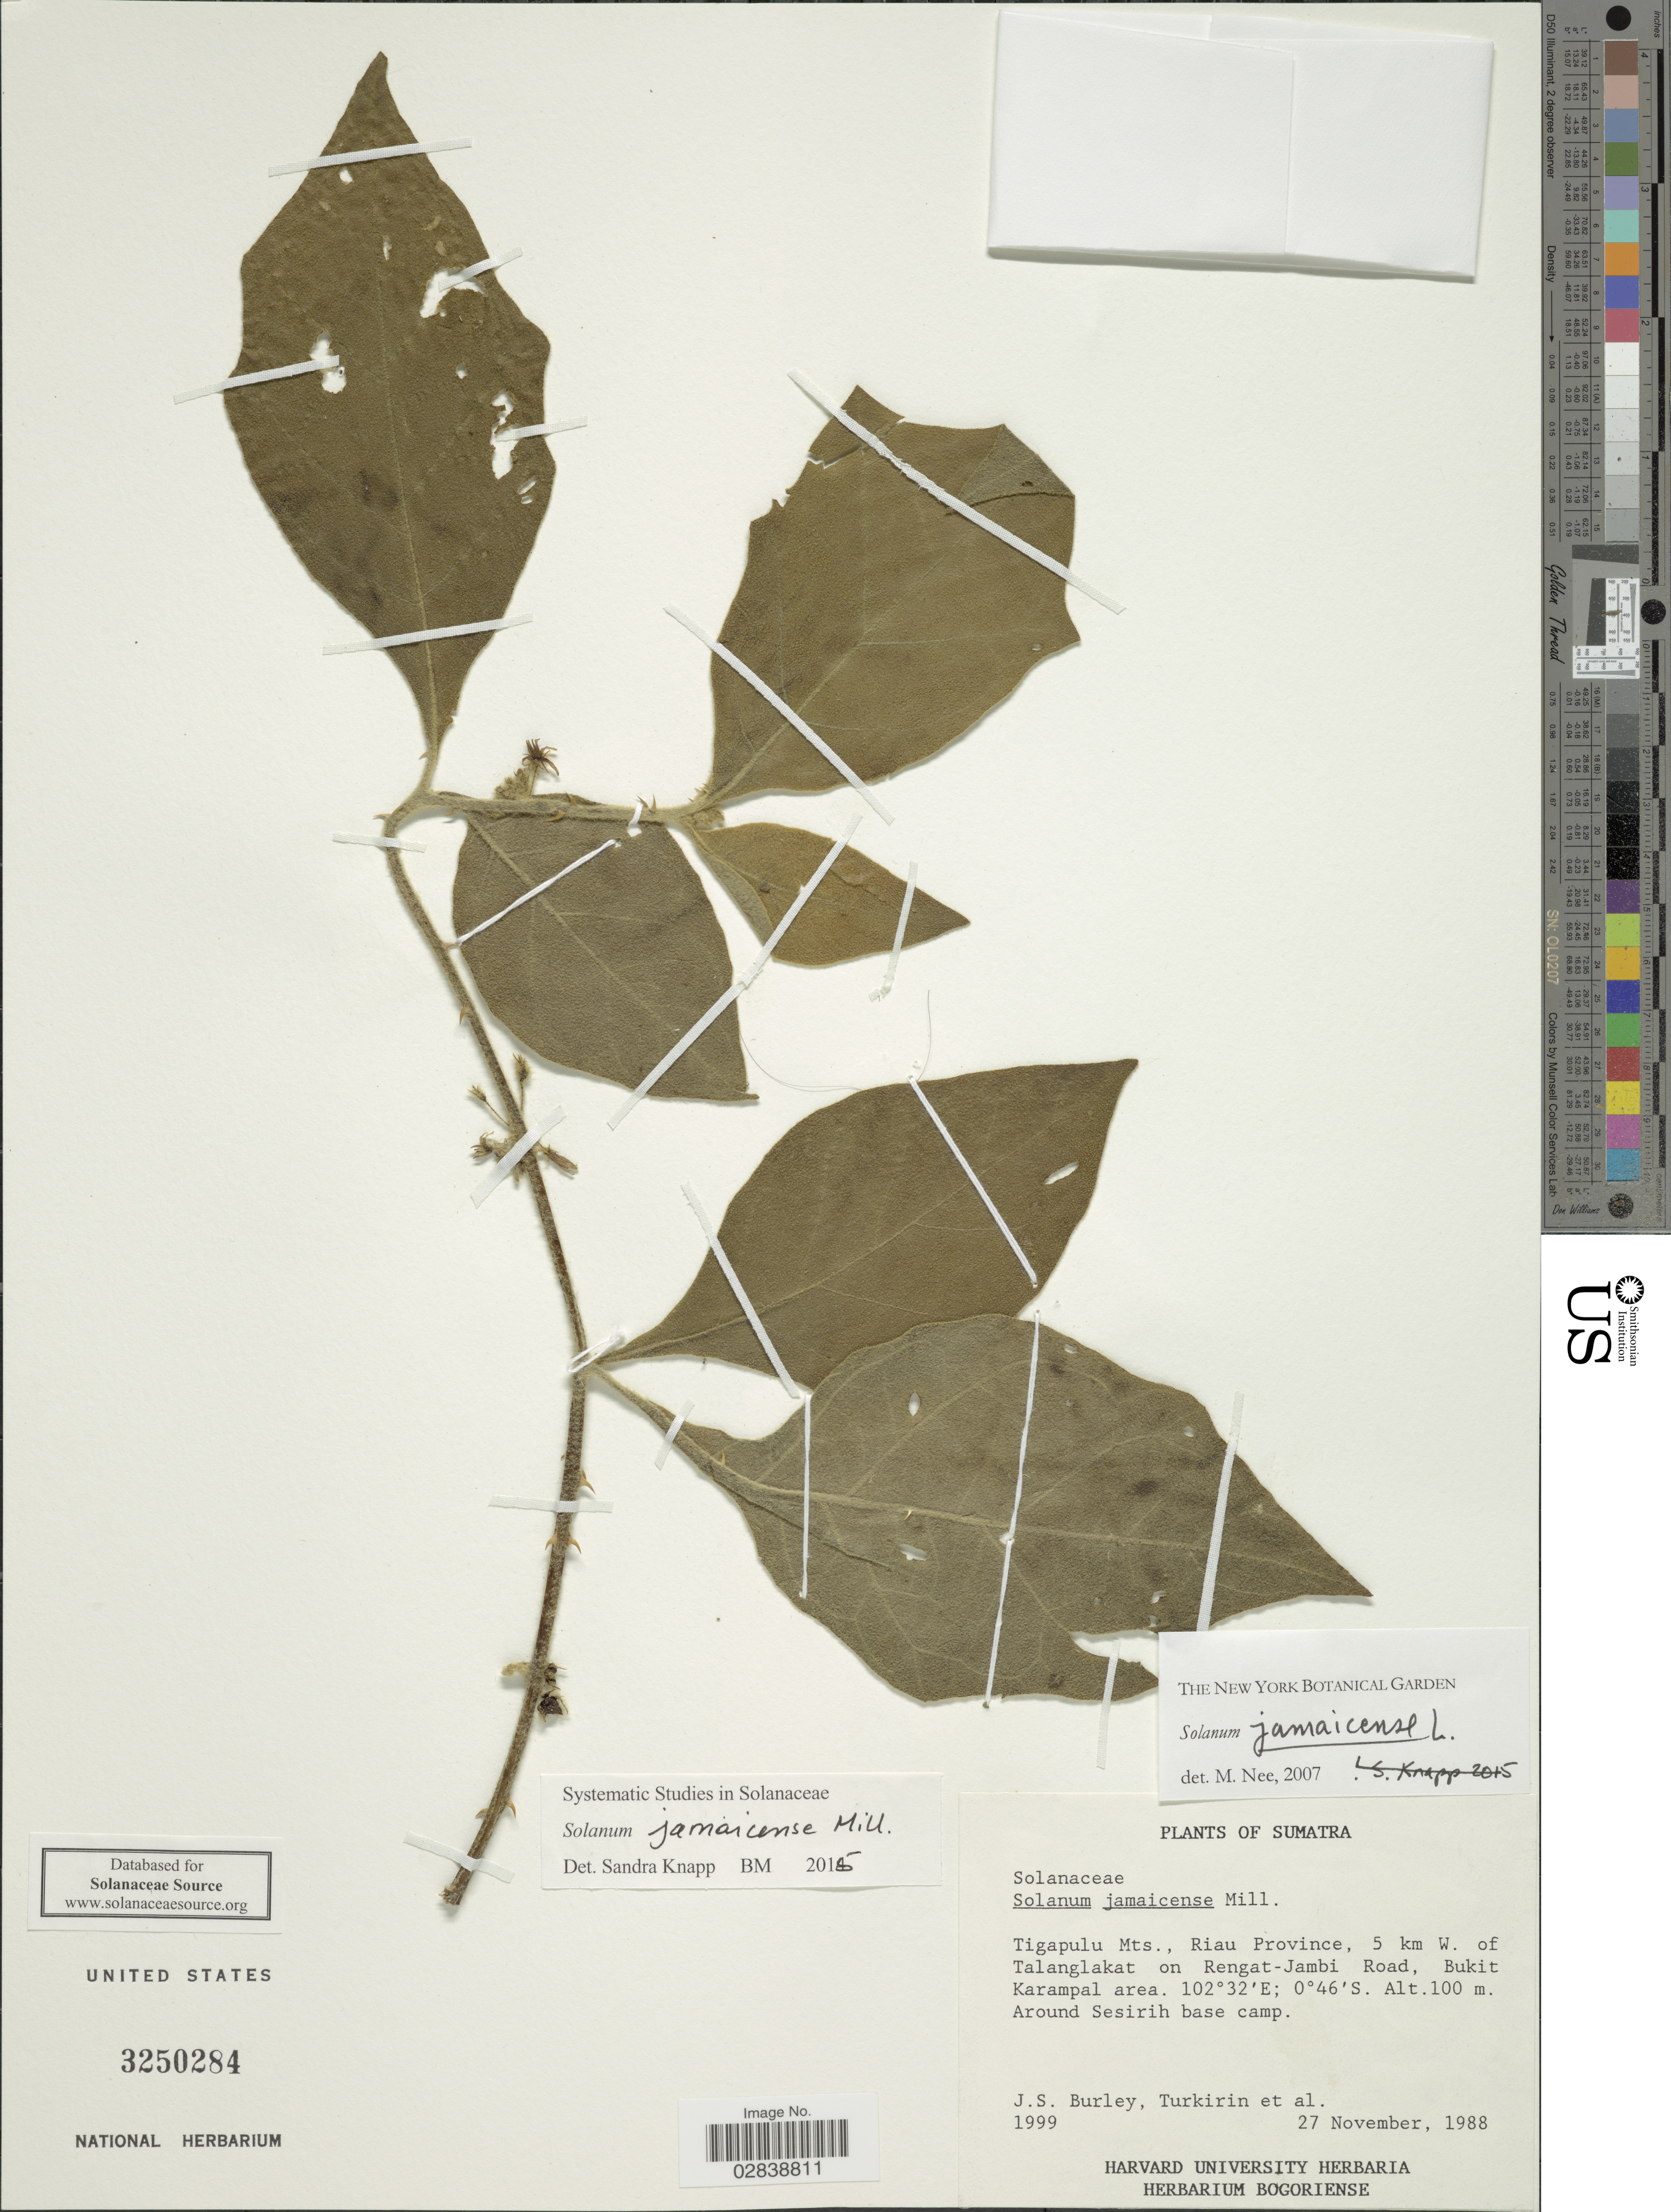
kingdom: Plantae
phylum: Tracheophyta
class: Magnoliopsida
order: Solanales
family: Solanaceae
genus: Solanum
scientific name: Solanum jamaicense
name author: Mill.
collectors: J. S. Burley, -. Turkirin & et al.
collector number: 1999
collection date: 1988-11-27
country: Indonesia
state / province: Sumatra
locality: Tigapulu Mts., Riau Province, 5 km W. of Talanglakat on Rengat-Jambi Road, Bukit Karampal area.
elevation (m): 100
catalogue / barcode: US 3250284